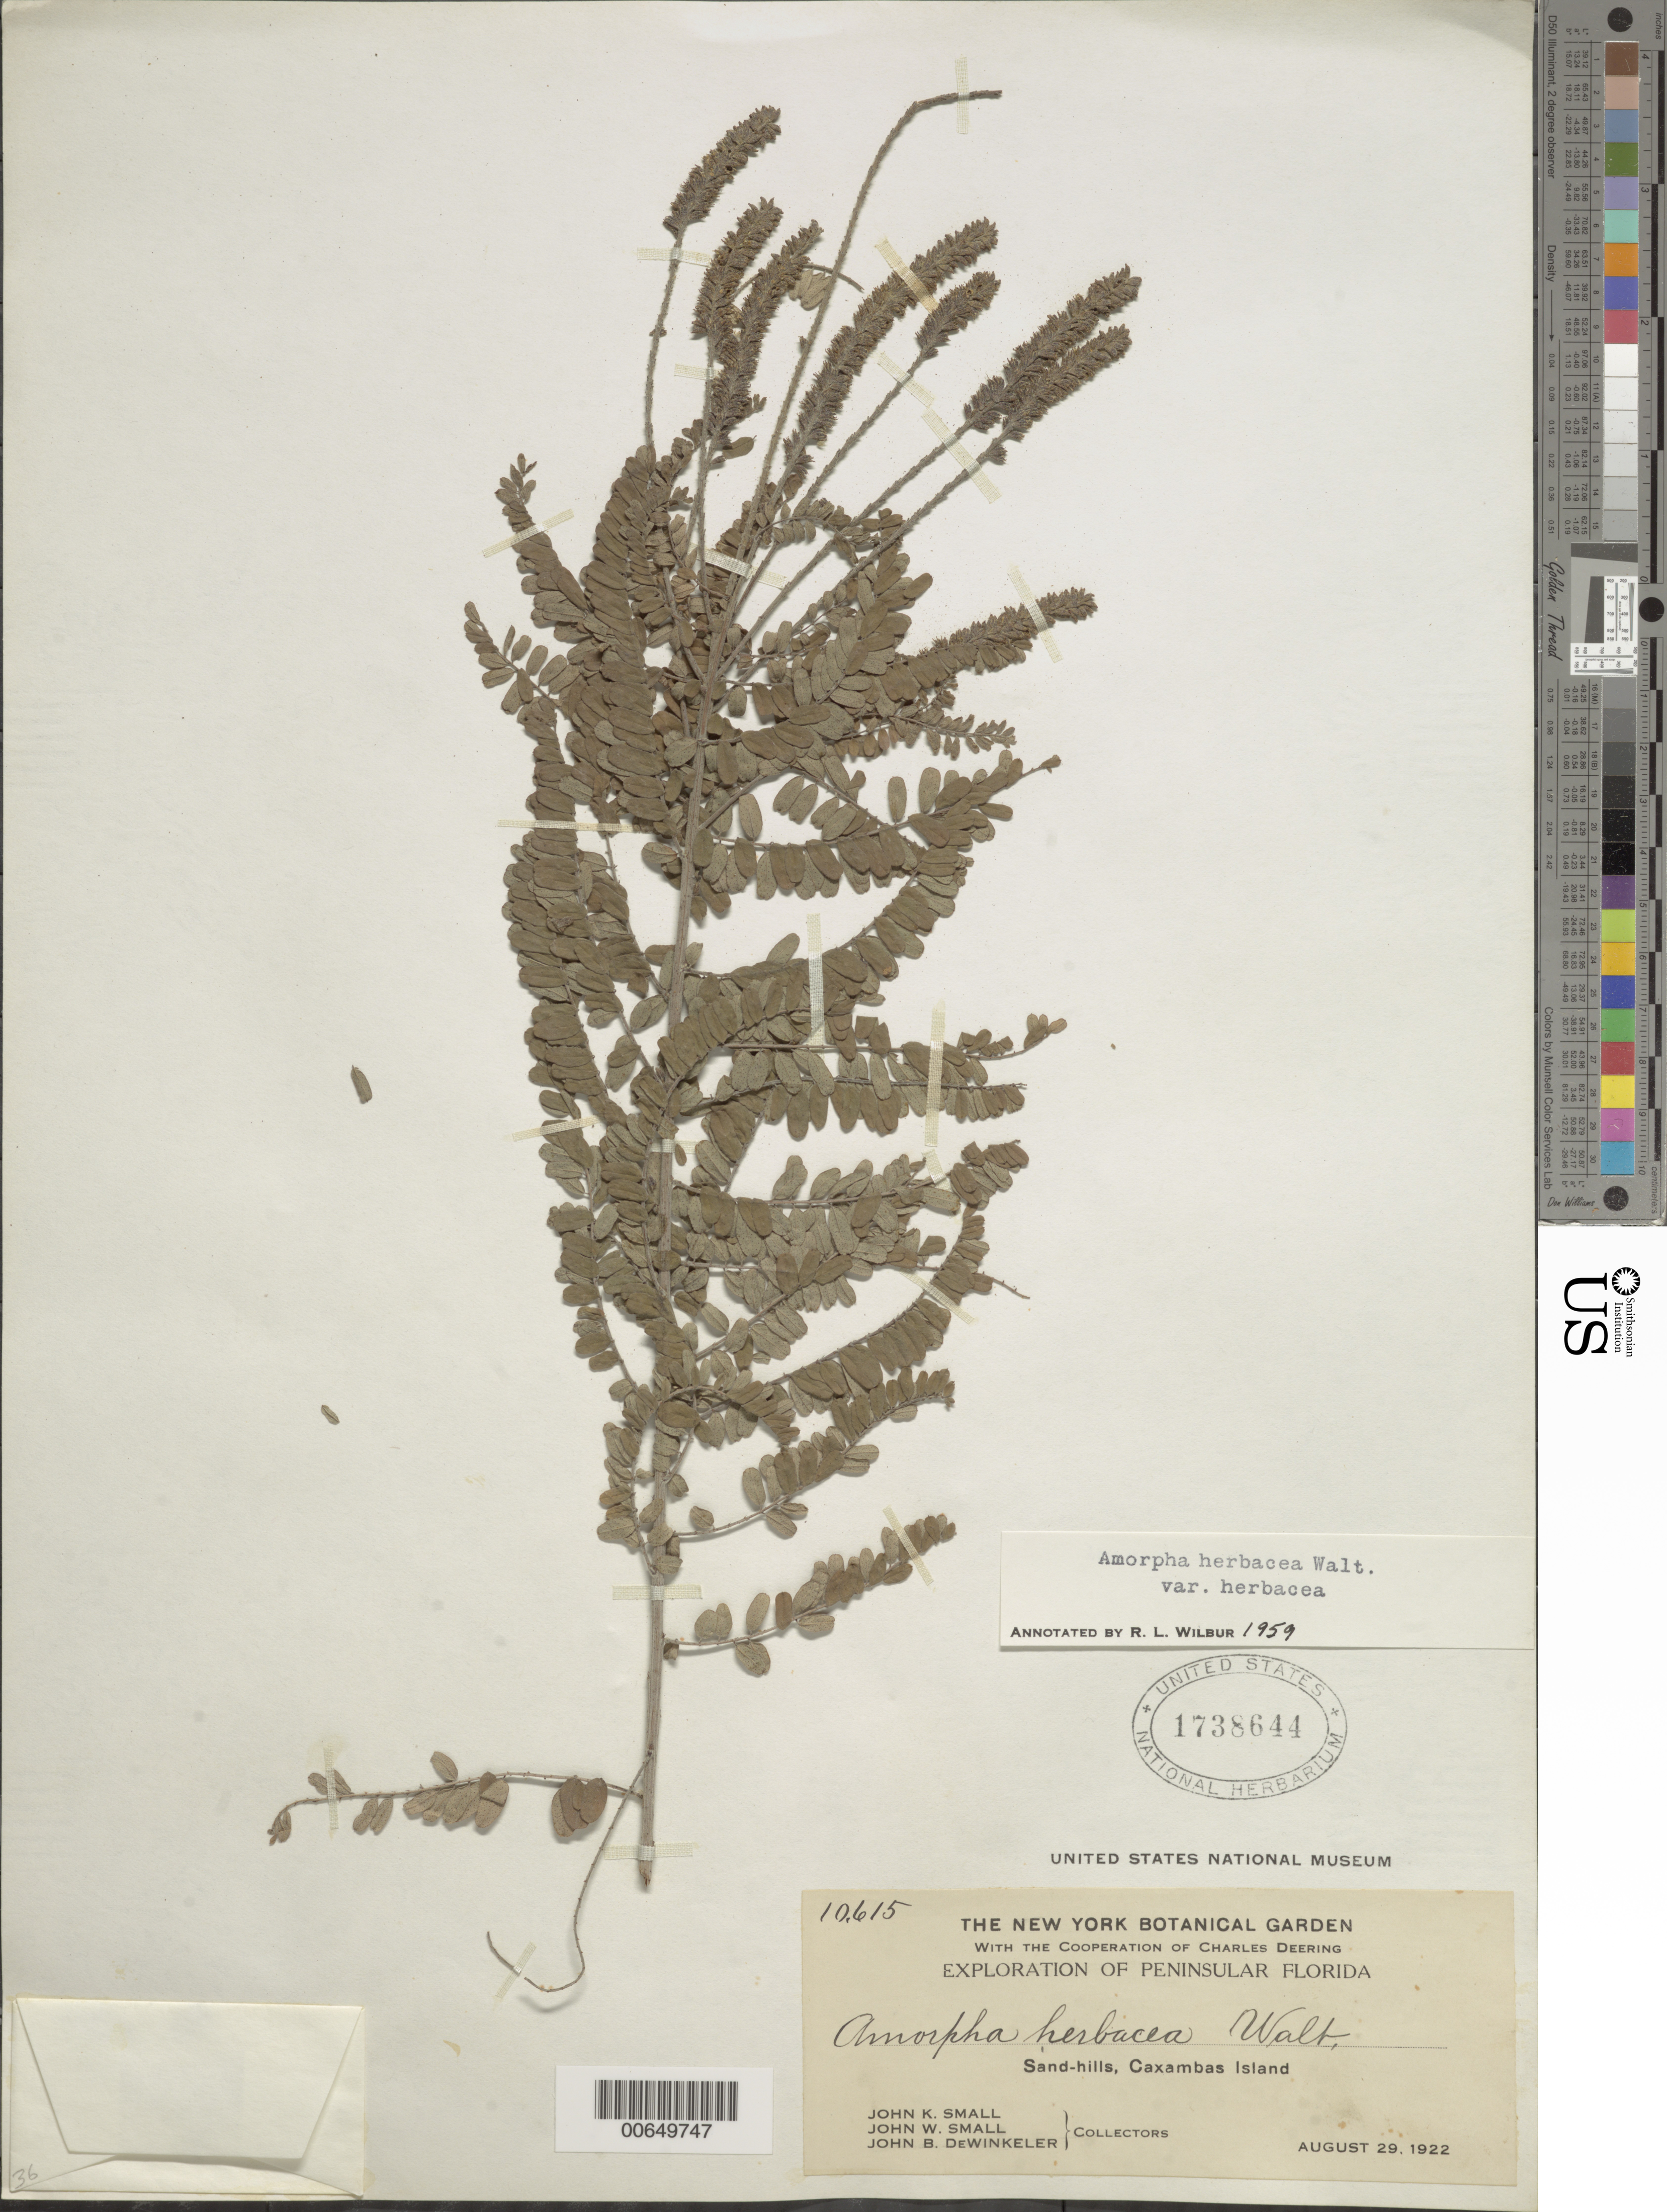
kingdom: Plantae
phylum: Tracheophyta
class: Magnoliopsida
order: Fabales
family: Fabaceae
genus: Amorpha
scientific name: Amorpha herbacea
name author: Schltdl.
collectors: J. K. Small & J. DeWinkeler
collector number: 10615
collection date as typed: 29 Aug 1922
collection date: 1922-08-29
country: United States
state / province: Florida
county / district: Collier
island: Marco Island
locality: Caxambas I., sand-hills. ["Caxambas" Island is probably Marco Island.]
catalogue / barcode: US 1738644